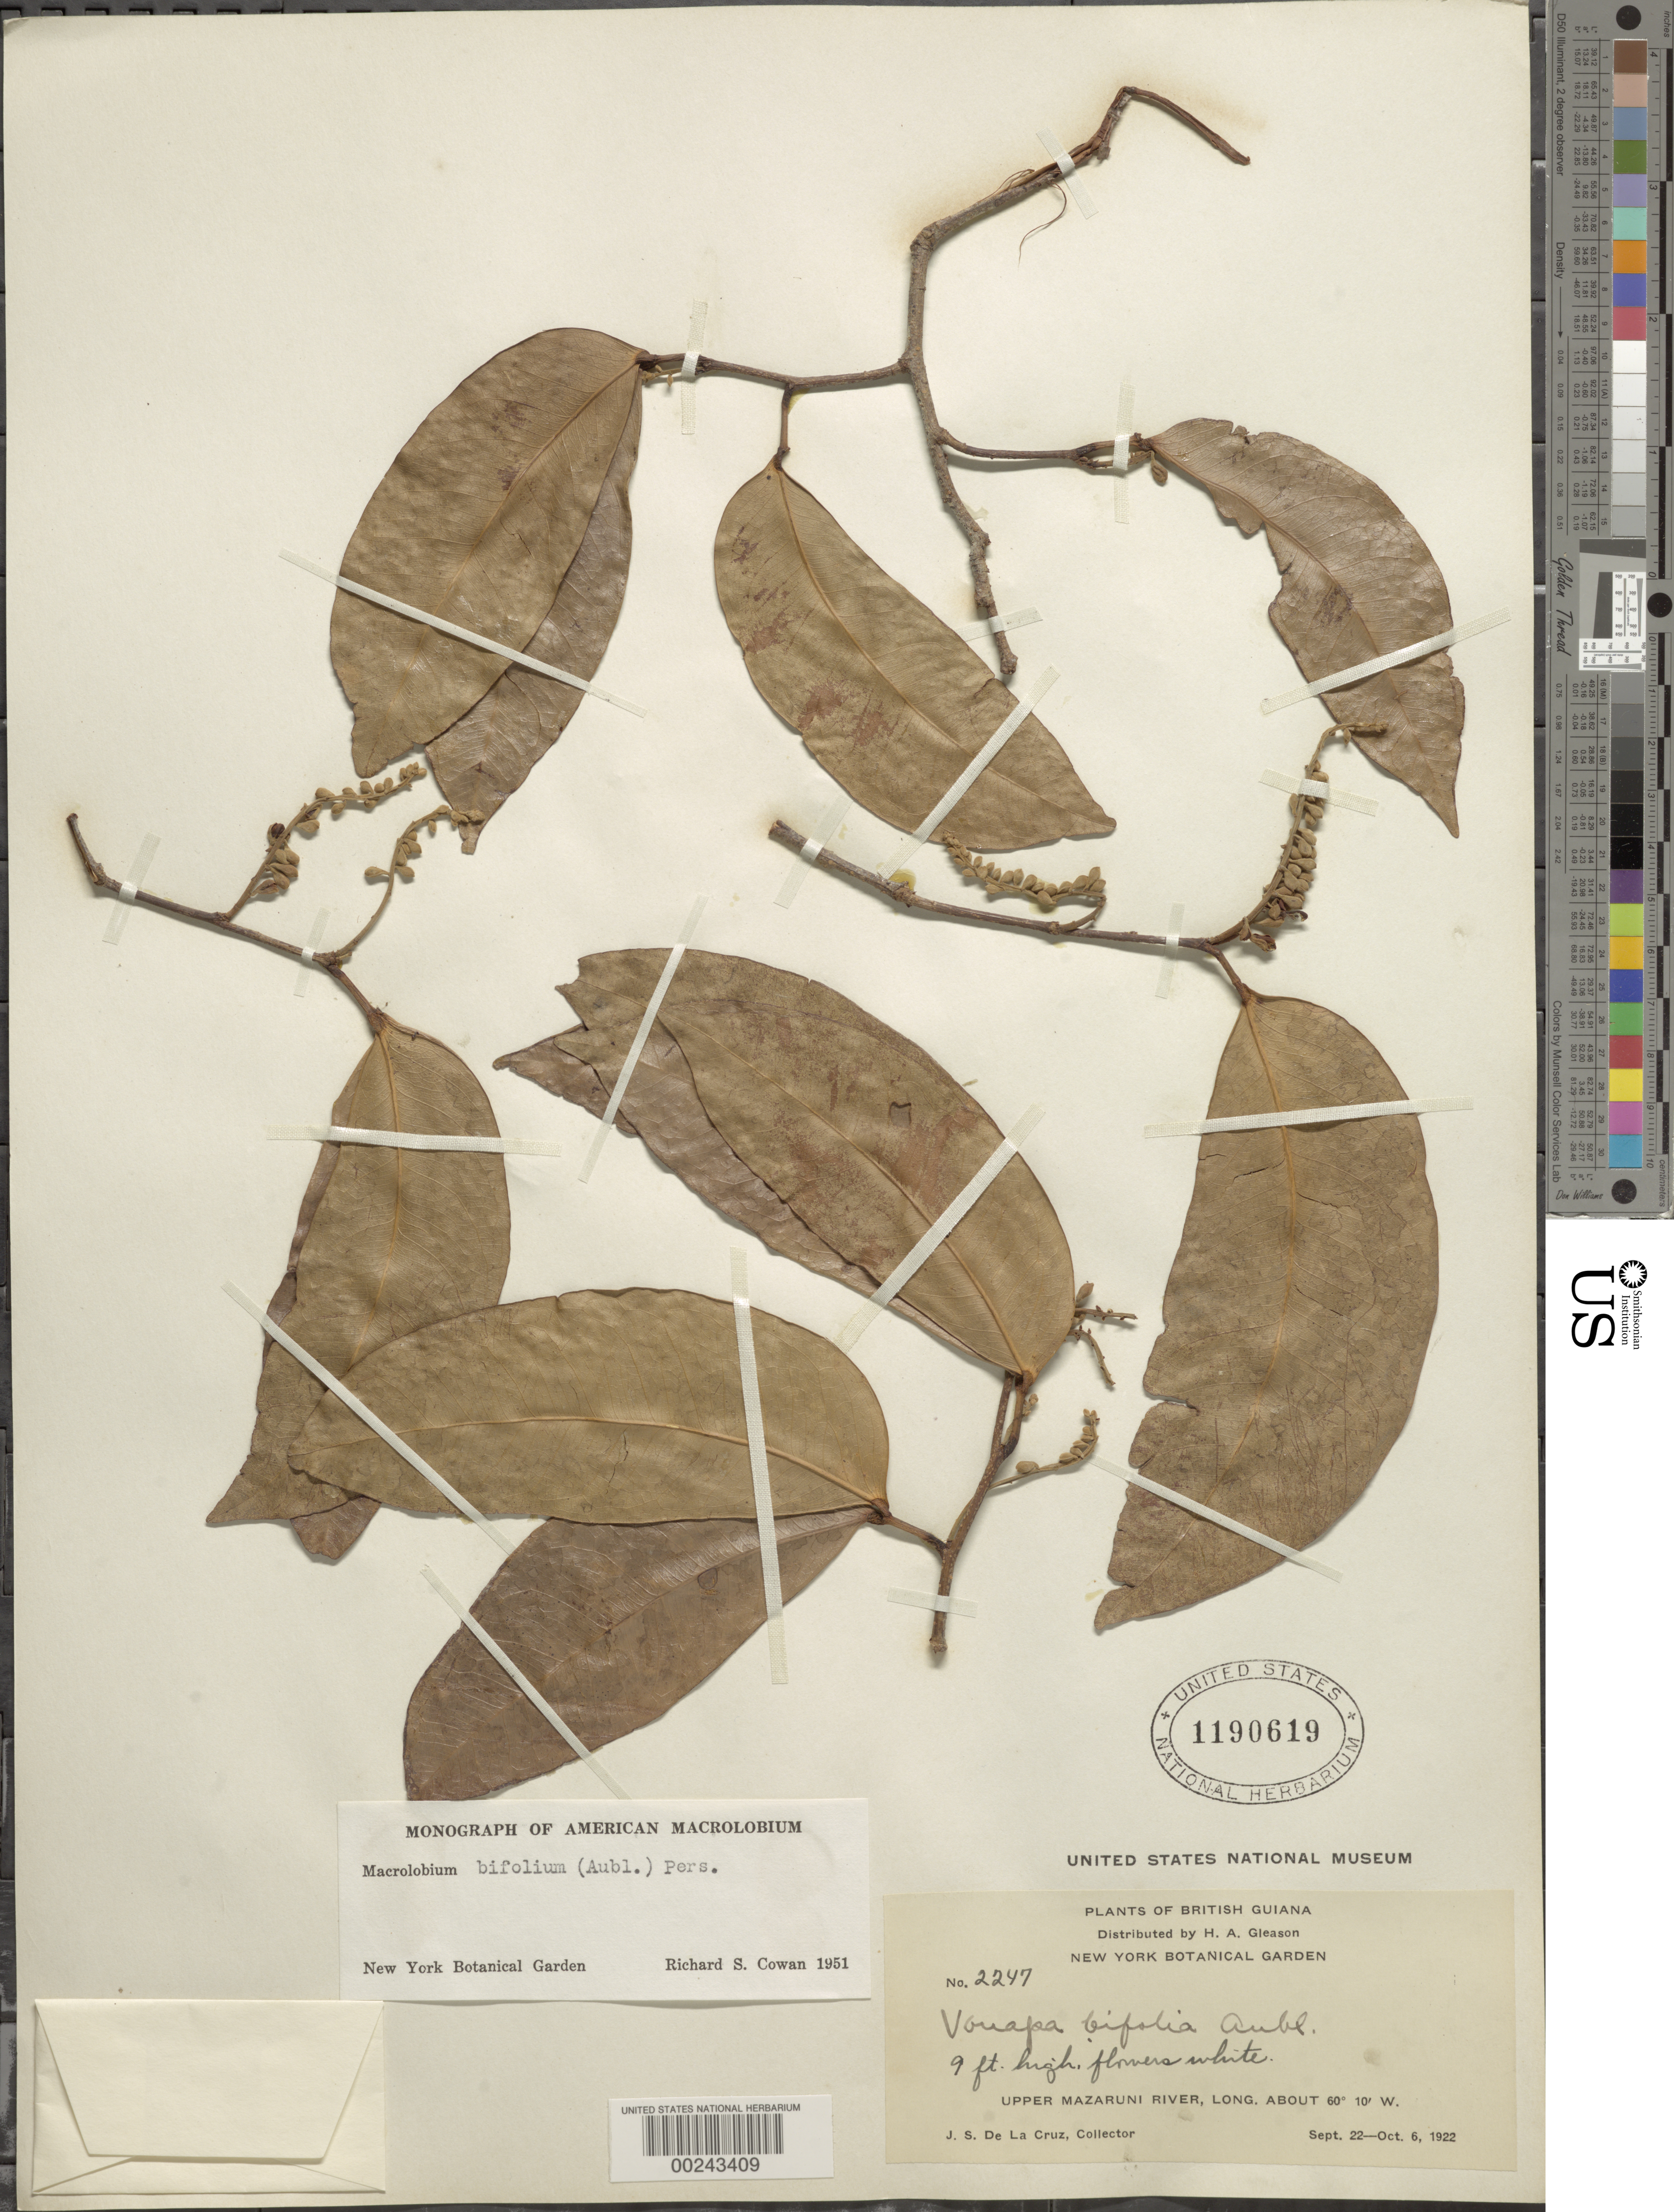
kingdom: Plantae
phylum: Tracheophyta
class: Magnoliopsida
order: Fabales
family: Fabaceae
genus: Macrolobium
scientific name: Macrolobium bifolium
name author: (Aubl.) Pers.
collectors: J. S. de la Cruz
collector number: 2247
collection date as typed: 22 Sep 1922 to 06 Oct 1922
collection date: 1922-09-22/1922-10-06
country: Guyana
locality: Upper mazaruni river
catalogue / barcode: US 1190619